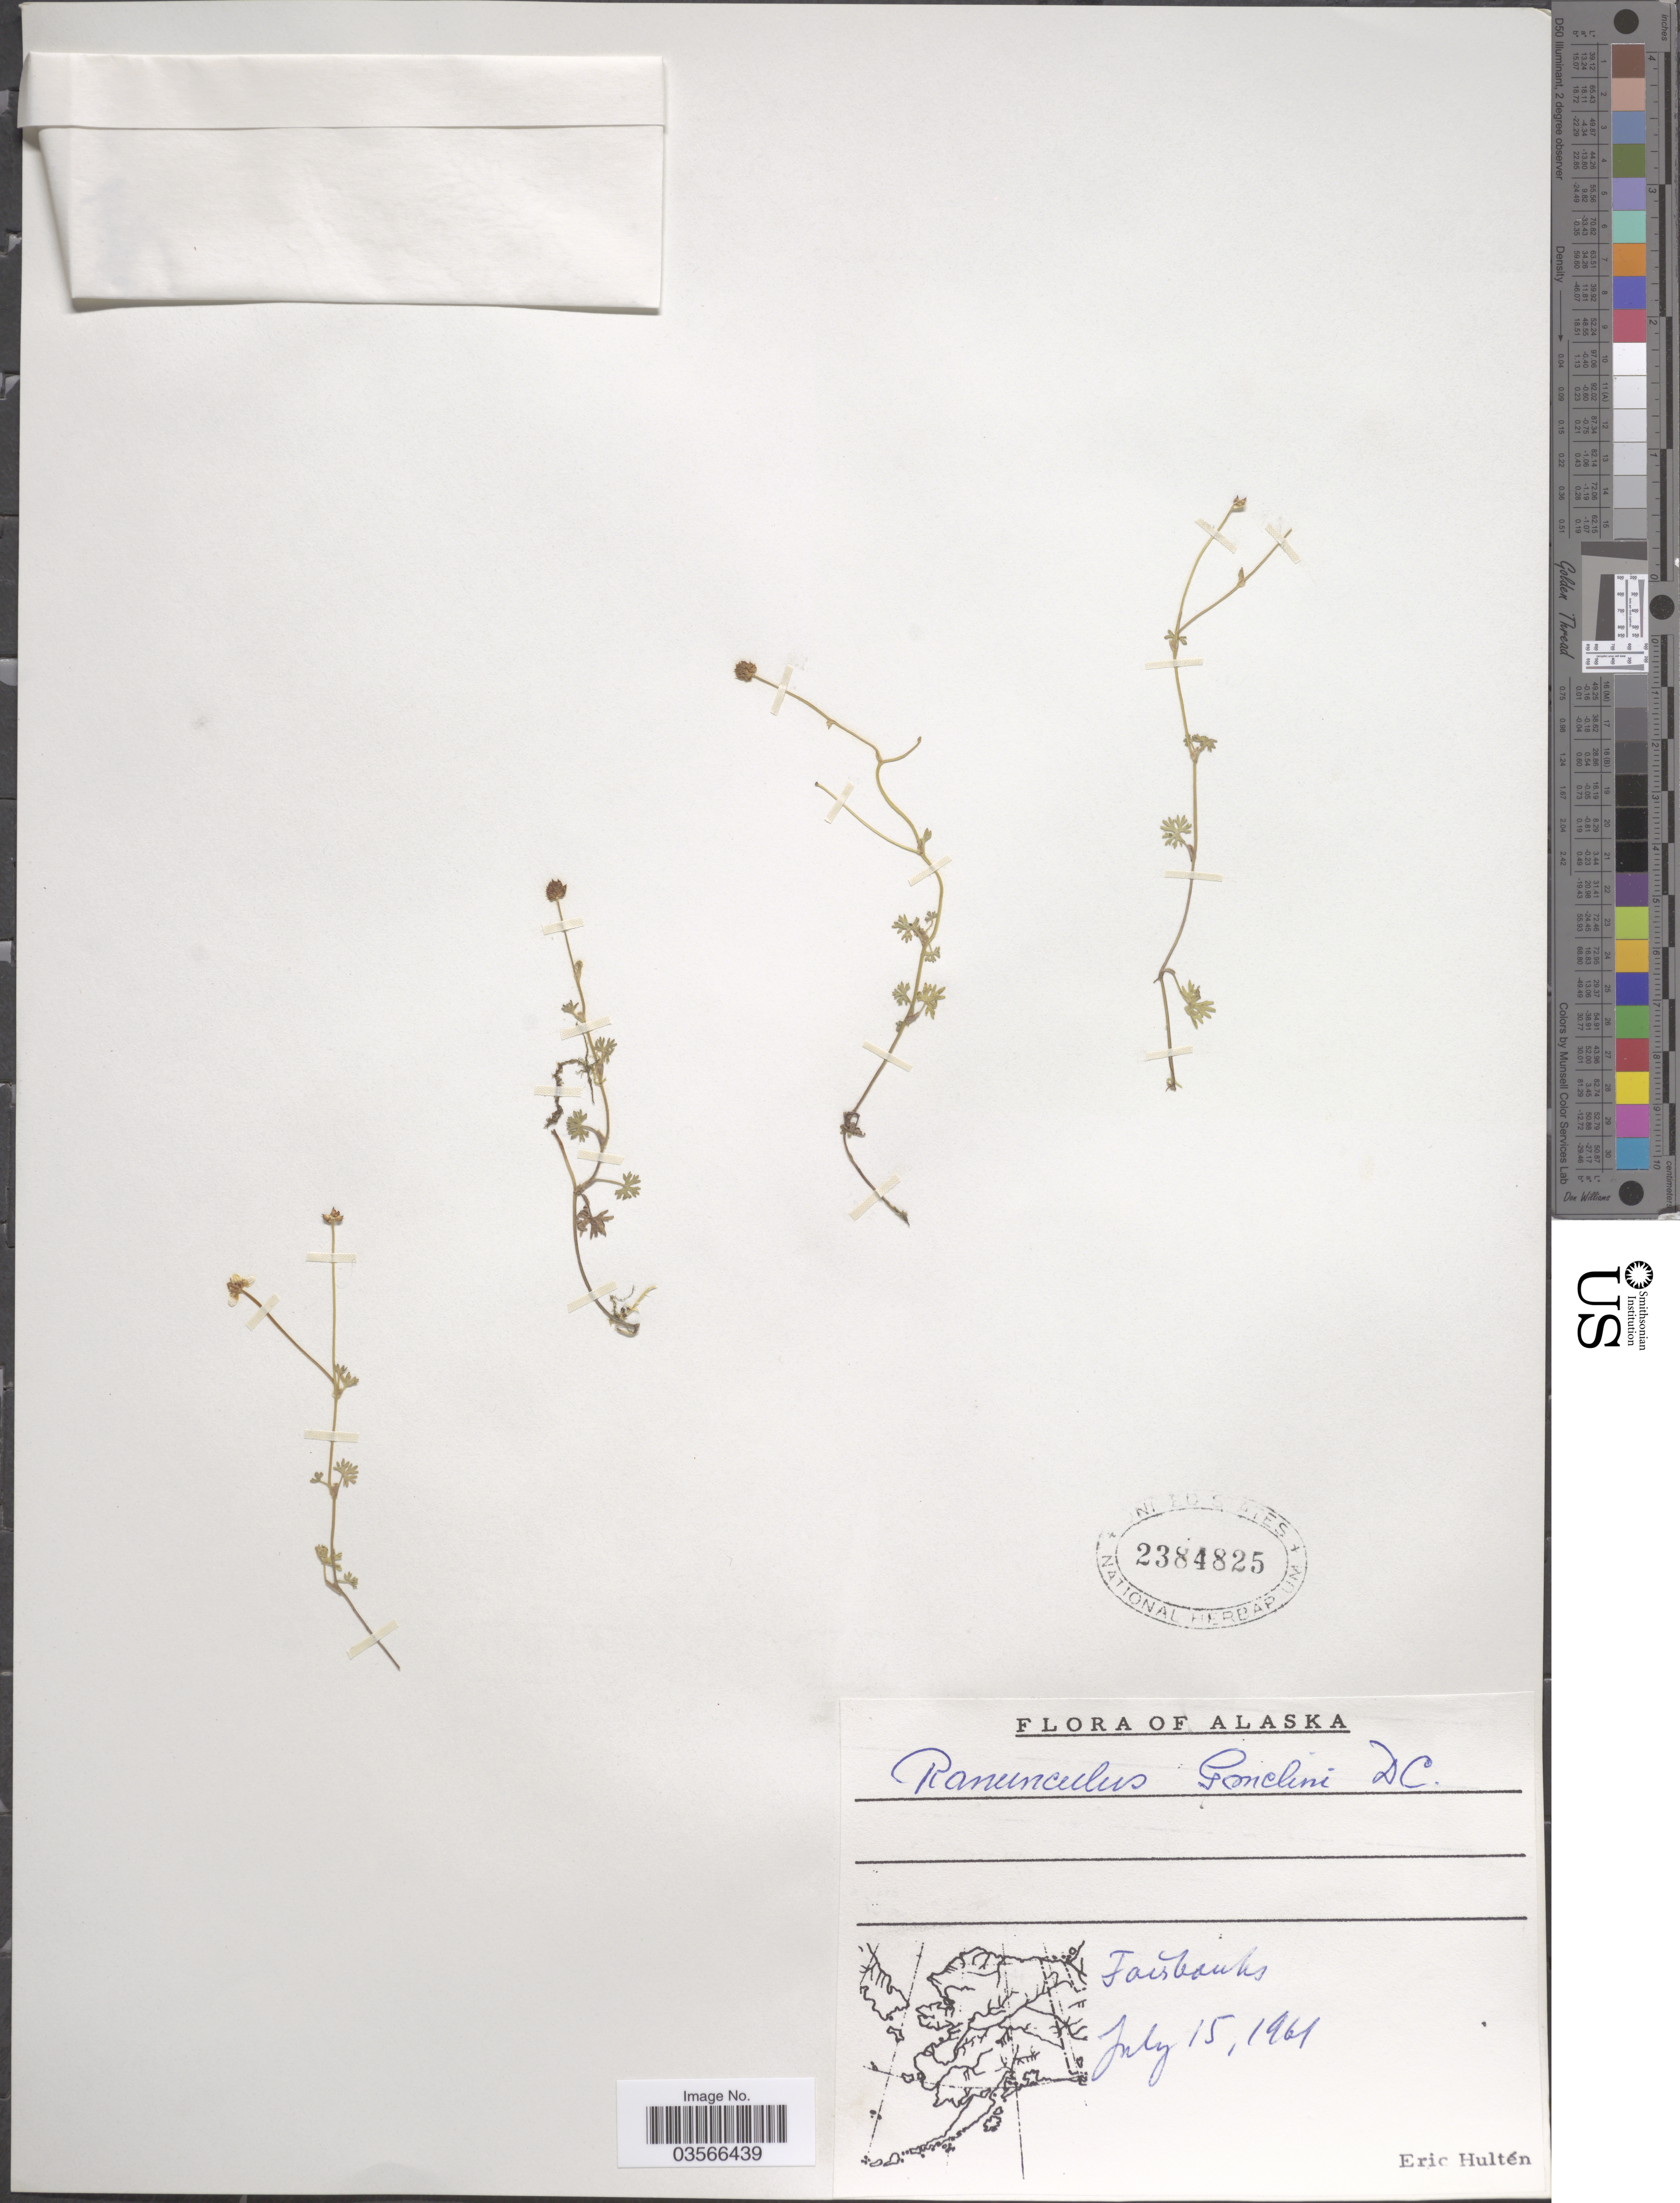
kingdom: Plantae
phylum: Tracheophyta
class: Magnoliopsida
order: Ranunculales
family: Ranunculaceae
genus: Ranunculus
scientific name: Ranunculus gmelinii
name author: DC.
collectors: E. G. Hultén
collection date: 1961-07-15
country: United States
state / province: Alaska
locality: Fairbanks.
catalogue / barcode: US 2384825